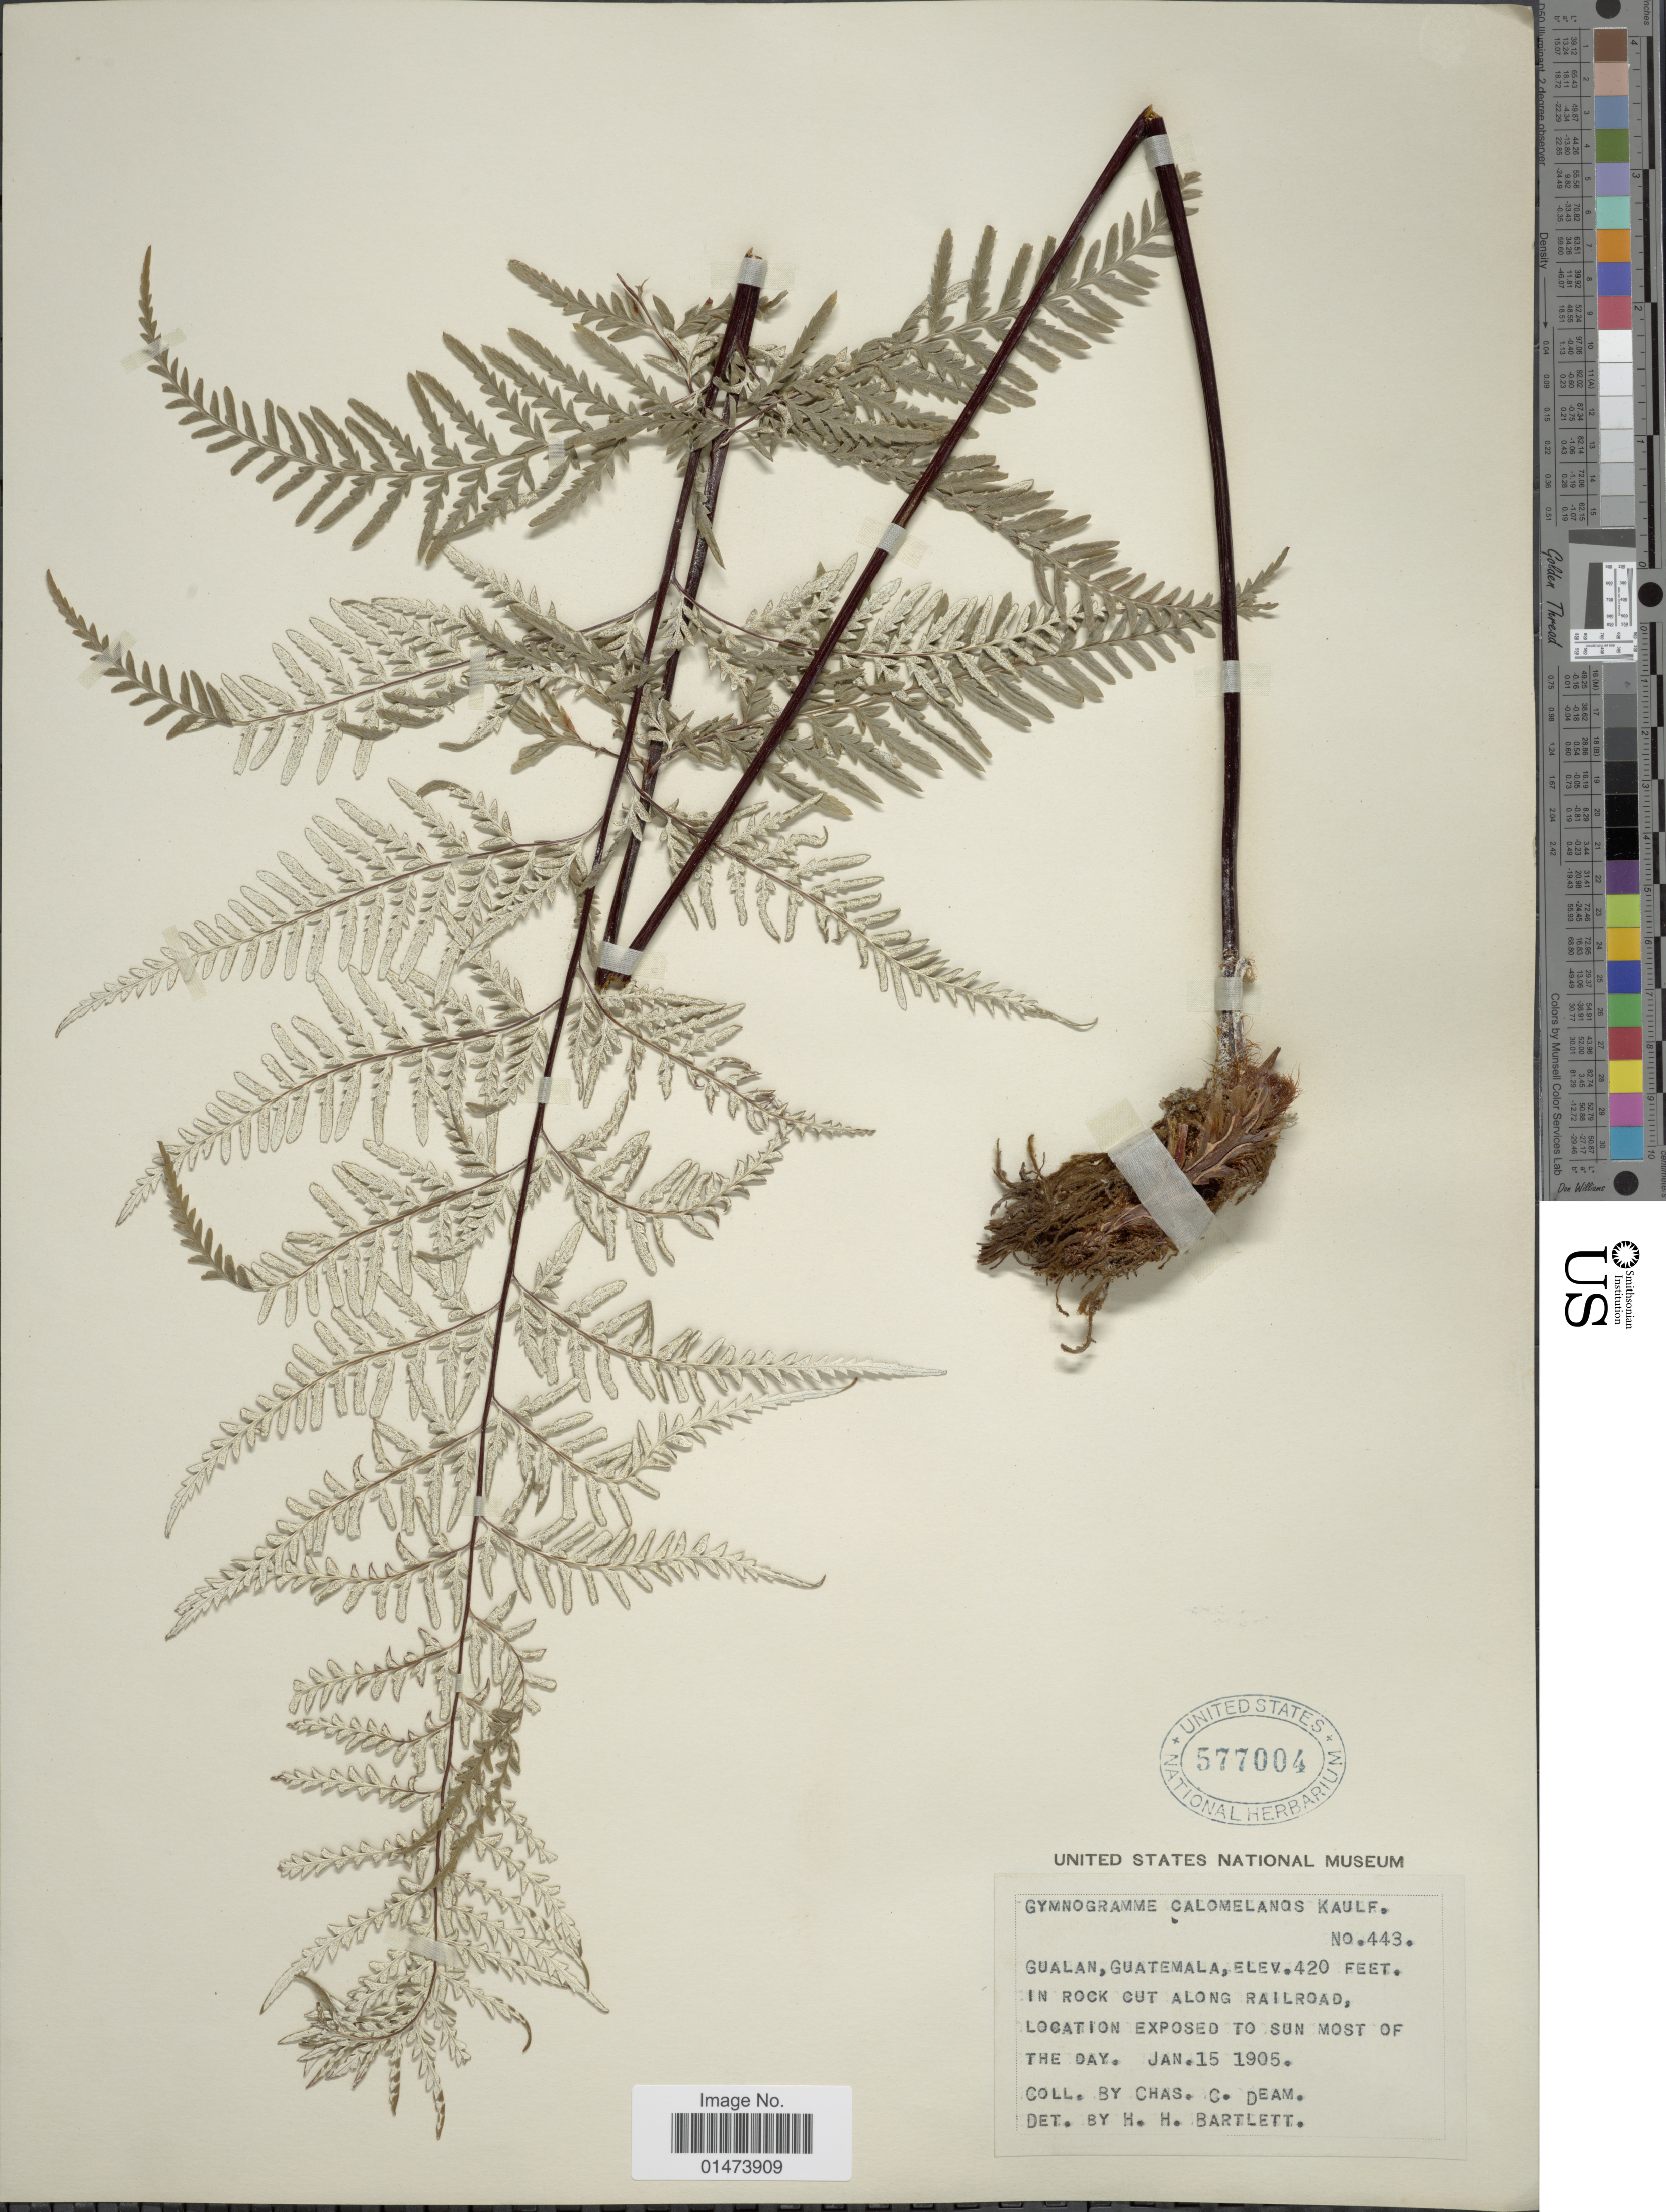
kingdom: Plantae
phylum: Tracheophyta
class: Polypodiopsida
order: Polypodiales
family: Pteridaceae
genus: Pityrogramma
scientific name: Pityrogramma calomelanos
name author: (L.) Link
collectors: C. C. Deam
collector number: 443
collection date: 1902-01-15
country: Guatemala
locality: Gualan, In rock cut along railroad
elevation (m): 128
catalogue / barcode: US 577004